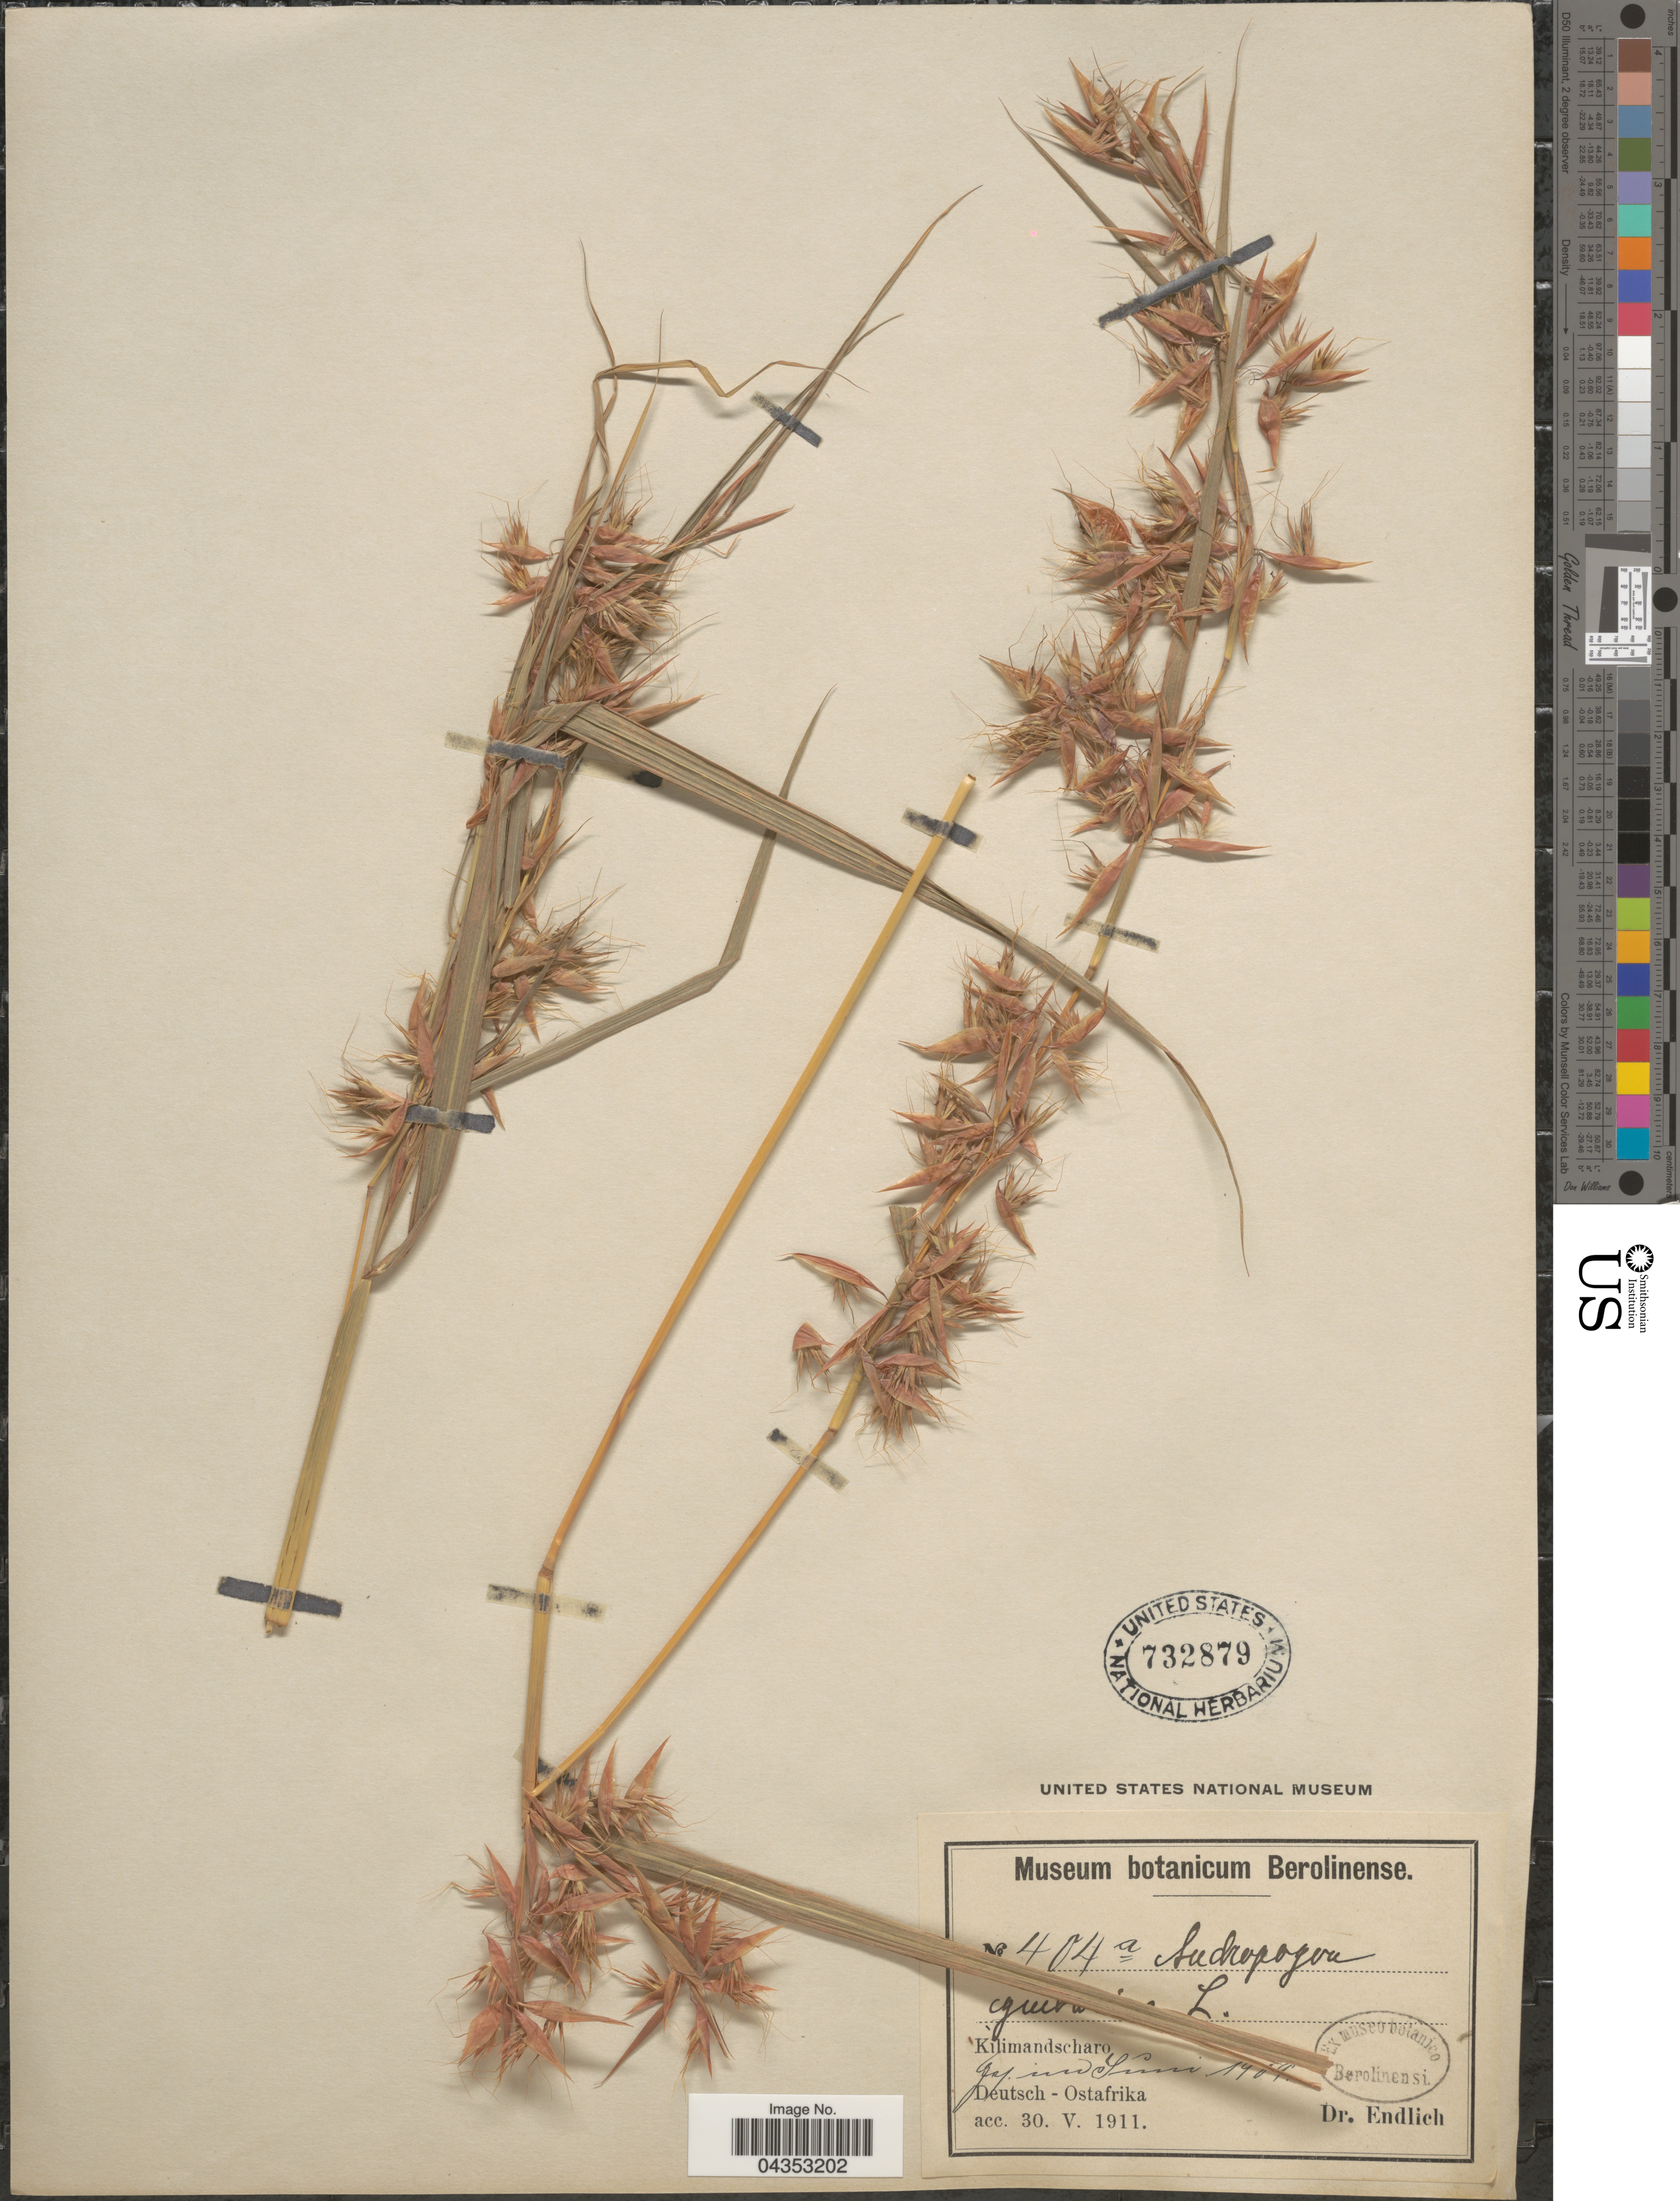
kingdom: Plantae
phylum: Tracheophyta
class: Liliopsida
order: Poales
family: Poaceae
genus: Hyparrhenia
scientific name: Hyparrhenia cymbaria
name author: (L.) Stapf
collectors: Endlich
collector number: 404a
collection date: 1909-06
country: Tanzania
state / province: Kilimanjaro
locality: Kilimandscharo. Deutsch-Ostafrika.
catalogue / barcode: US 732879